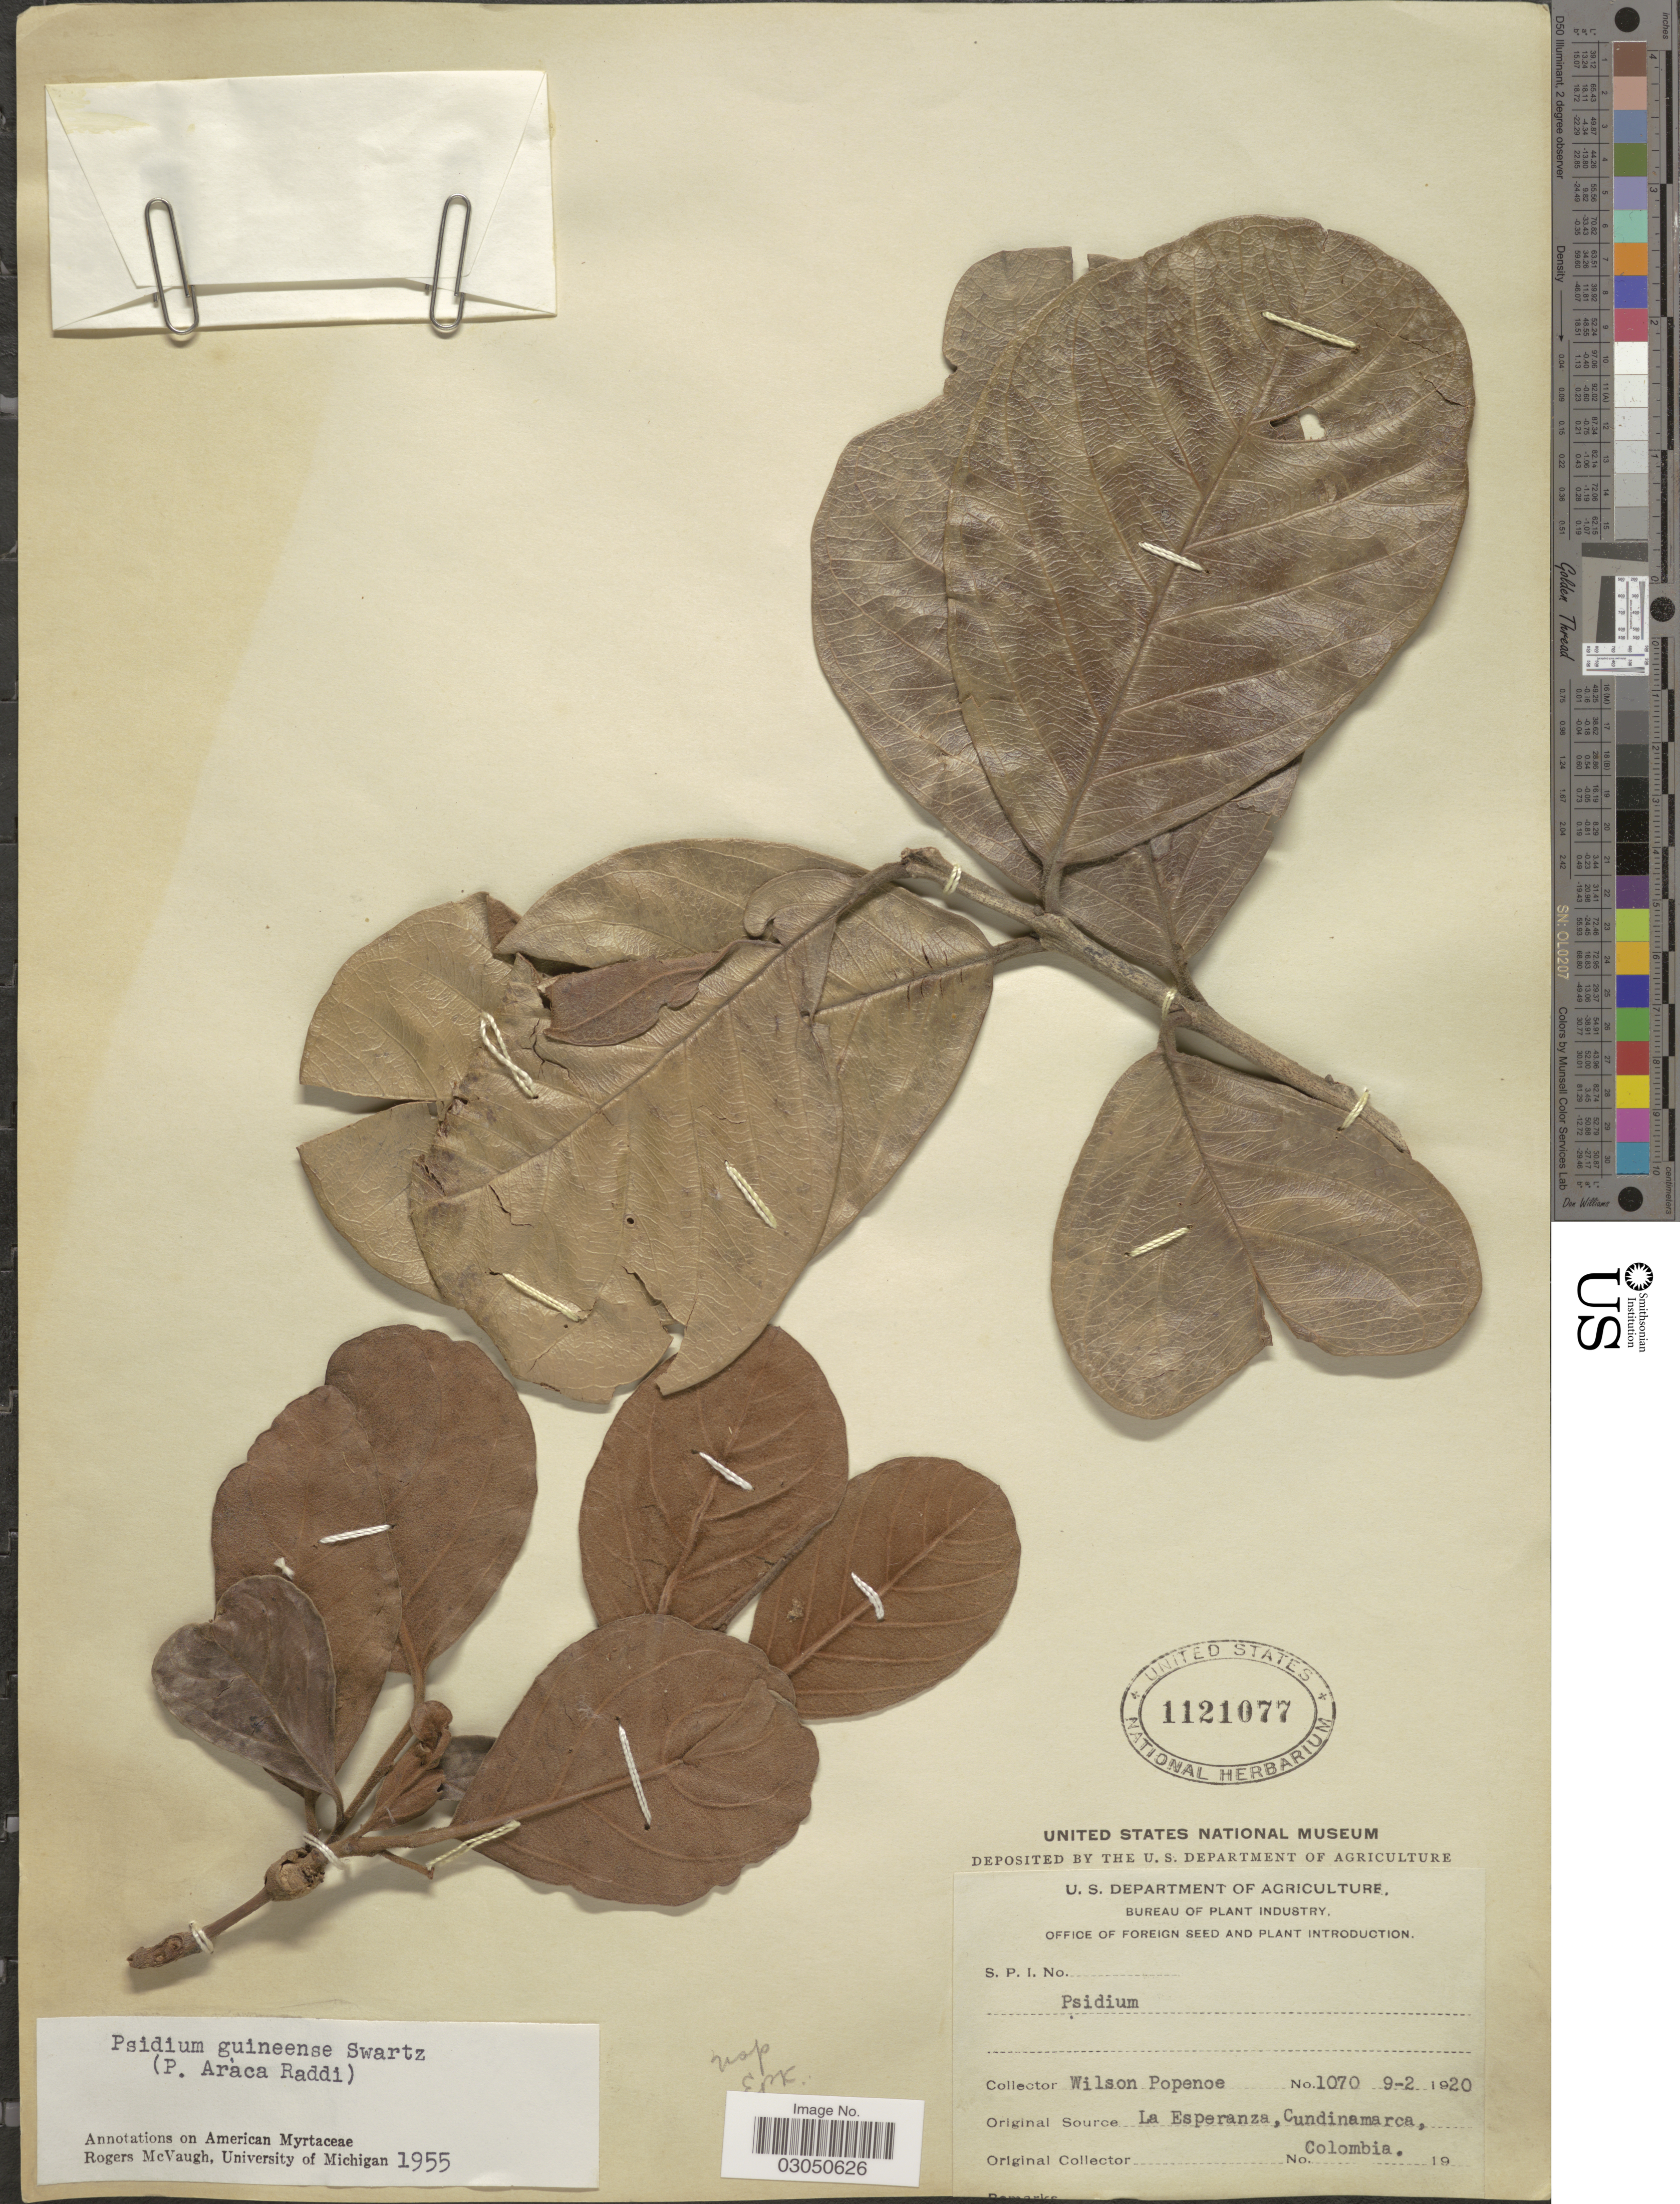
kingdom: Plantae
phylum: Tracheophyta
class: Magnoliopsida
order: Myrtales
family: Myrtaceae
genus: Psidium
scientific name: Psidium guineense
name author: Sw.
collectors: W. Popenoe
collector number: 1070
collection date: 1920-02-09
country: Colombia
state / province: Cundinamarca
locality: La Esperanza.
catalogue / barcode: US 1121077